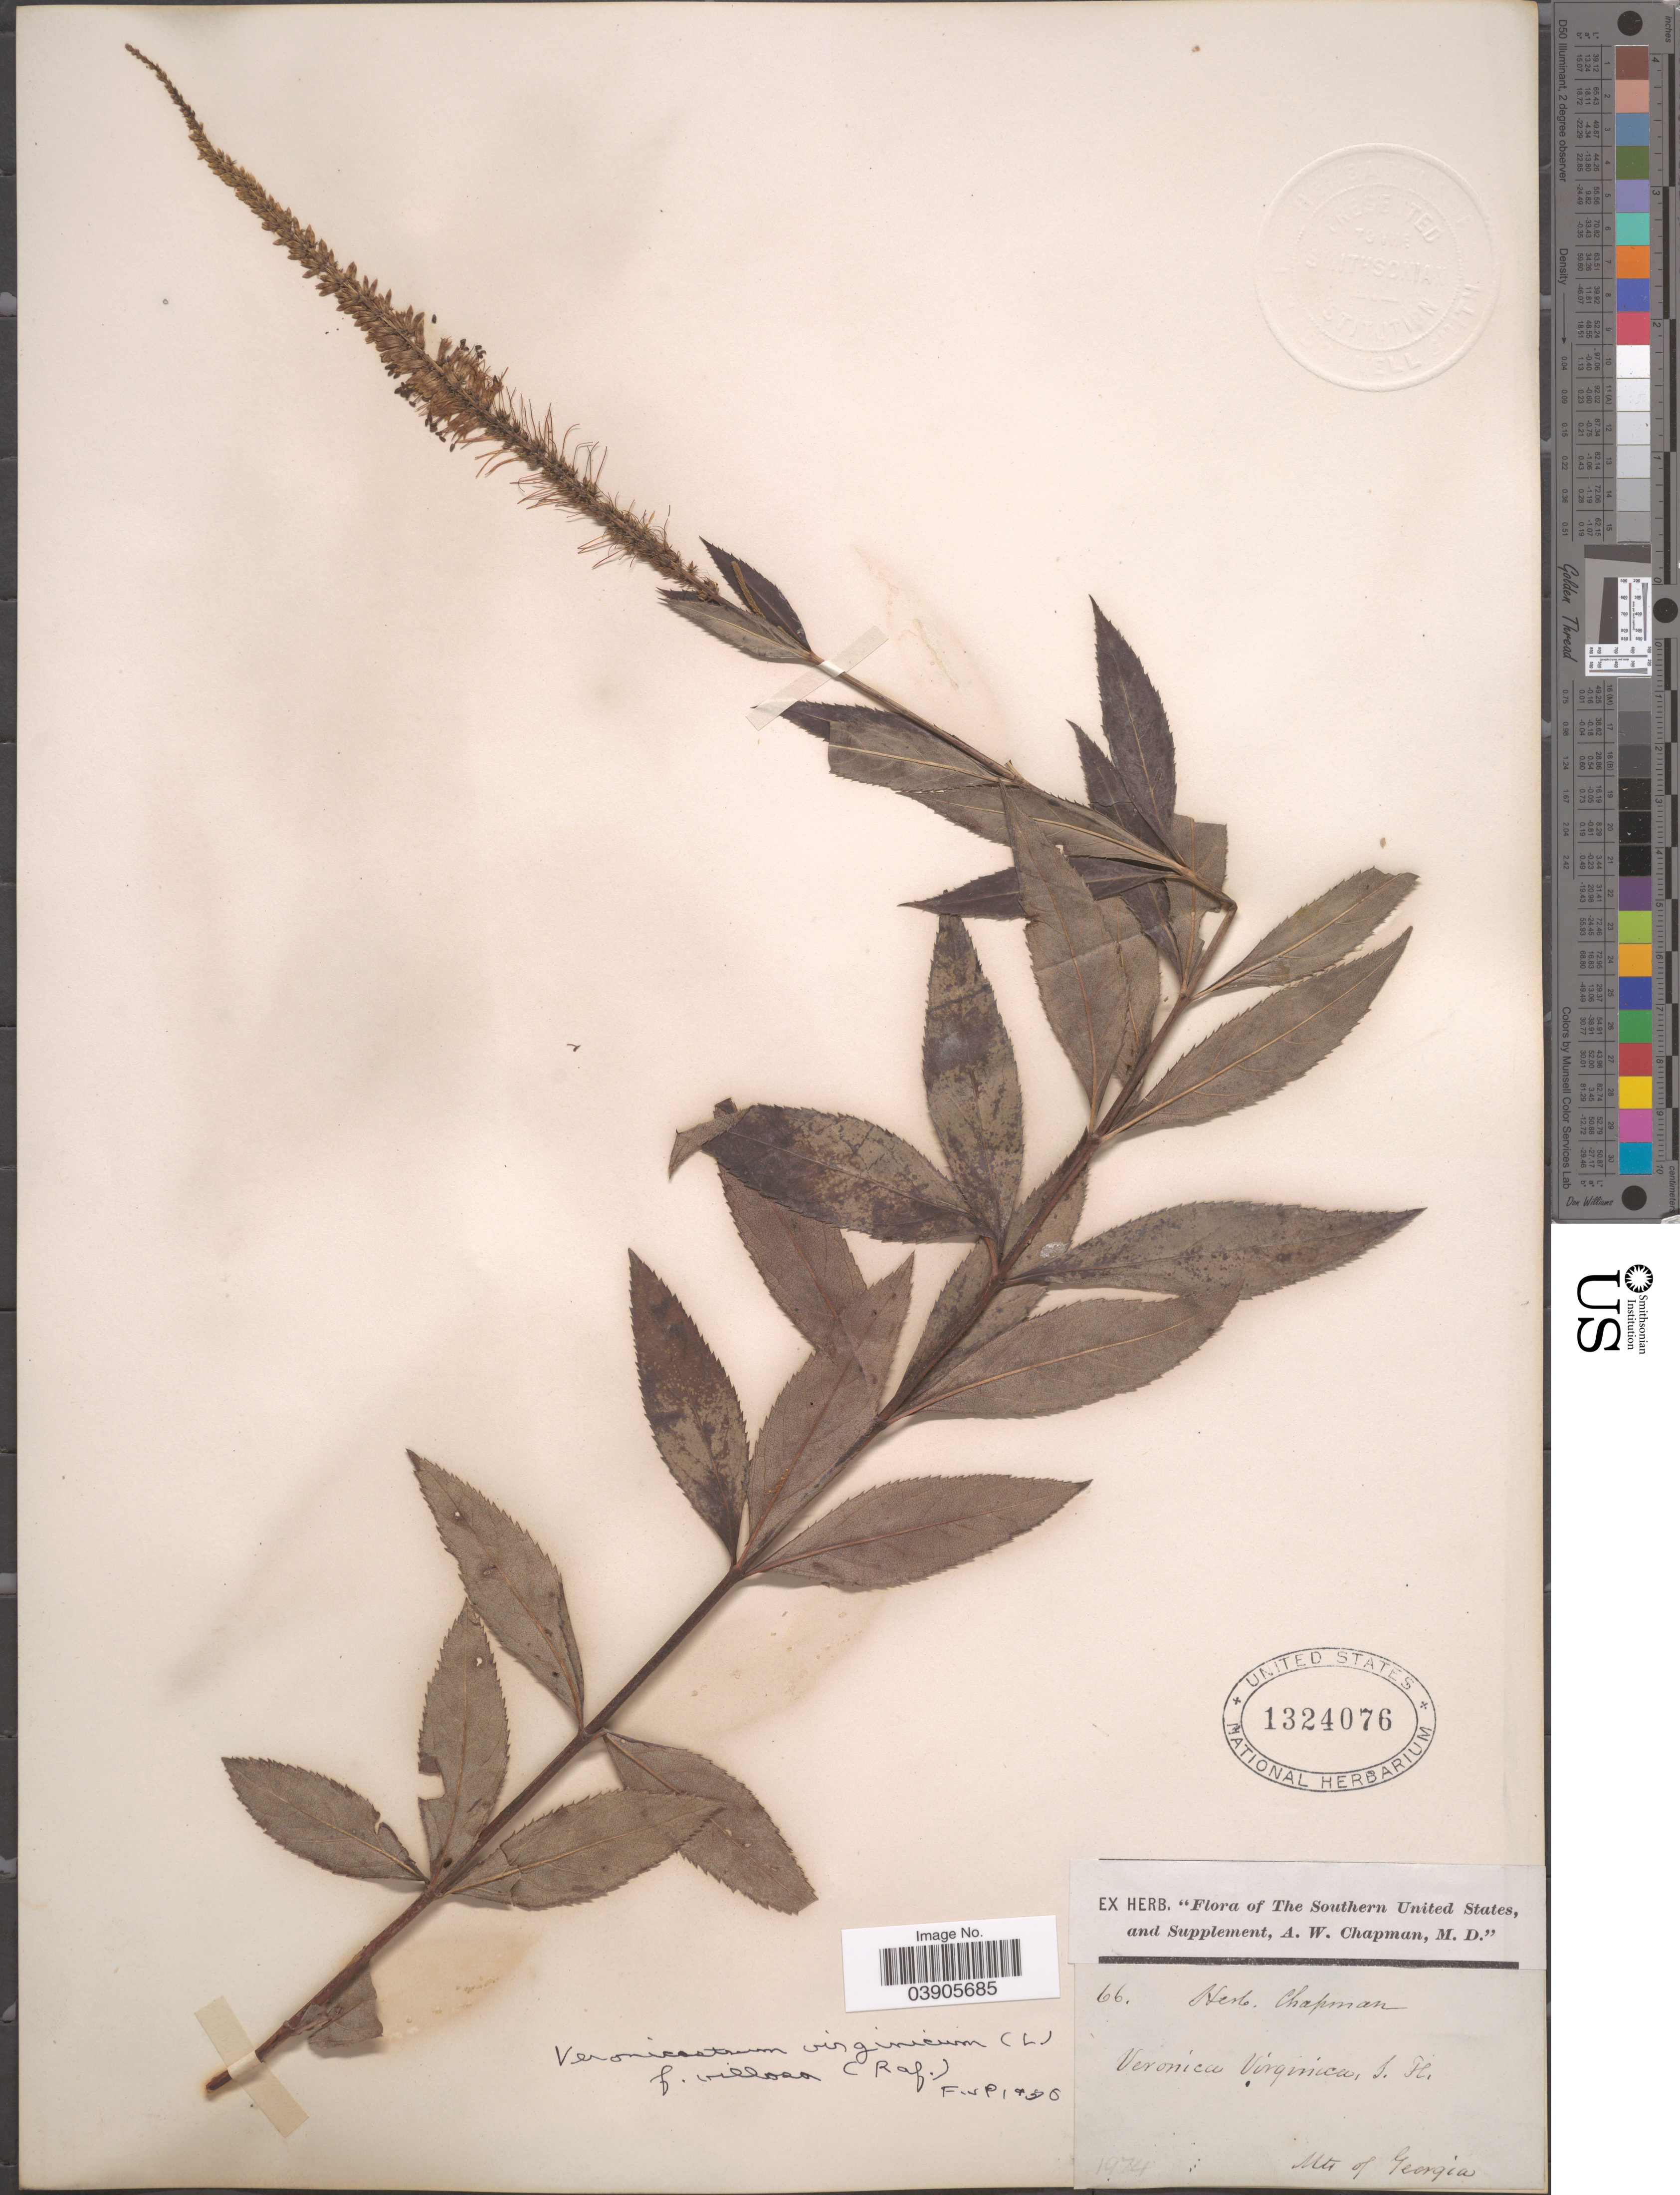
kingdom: Plantae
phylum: Tracheophyta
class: Magnoliopsida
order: Lamiales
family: Plantaginaceae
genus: Veronicastrum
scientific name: Veronicastrum virginicum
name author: (L.) Farw.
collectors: ex herb. Chapman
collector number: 66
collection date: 1974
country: United States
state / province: Georgia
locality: Southern United States. Mts of Georgia.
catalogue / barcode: US 1324076